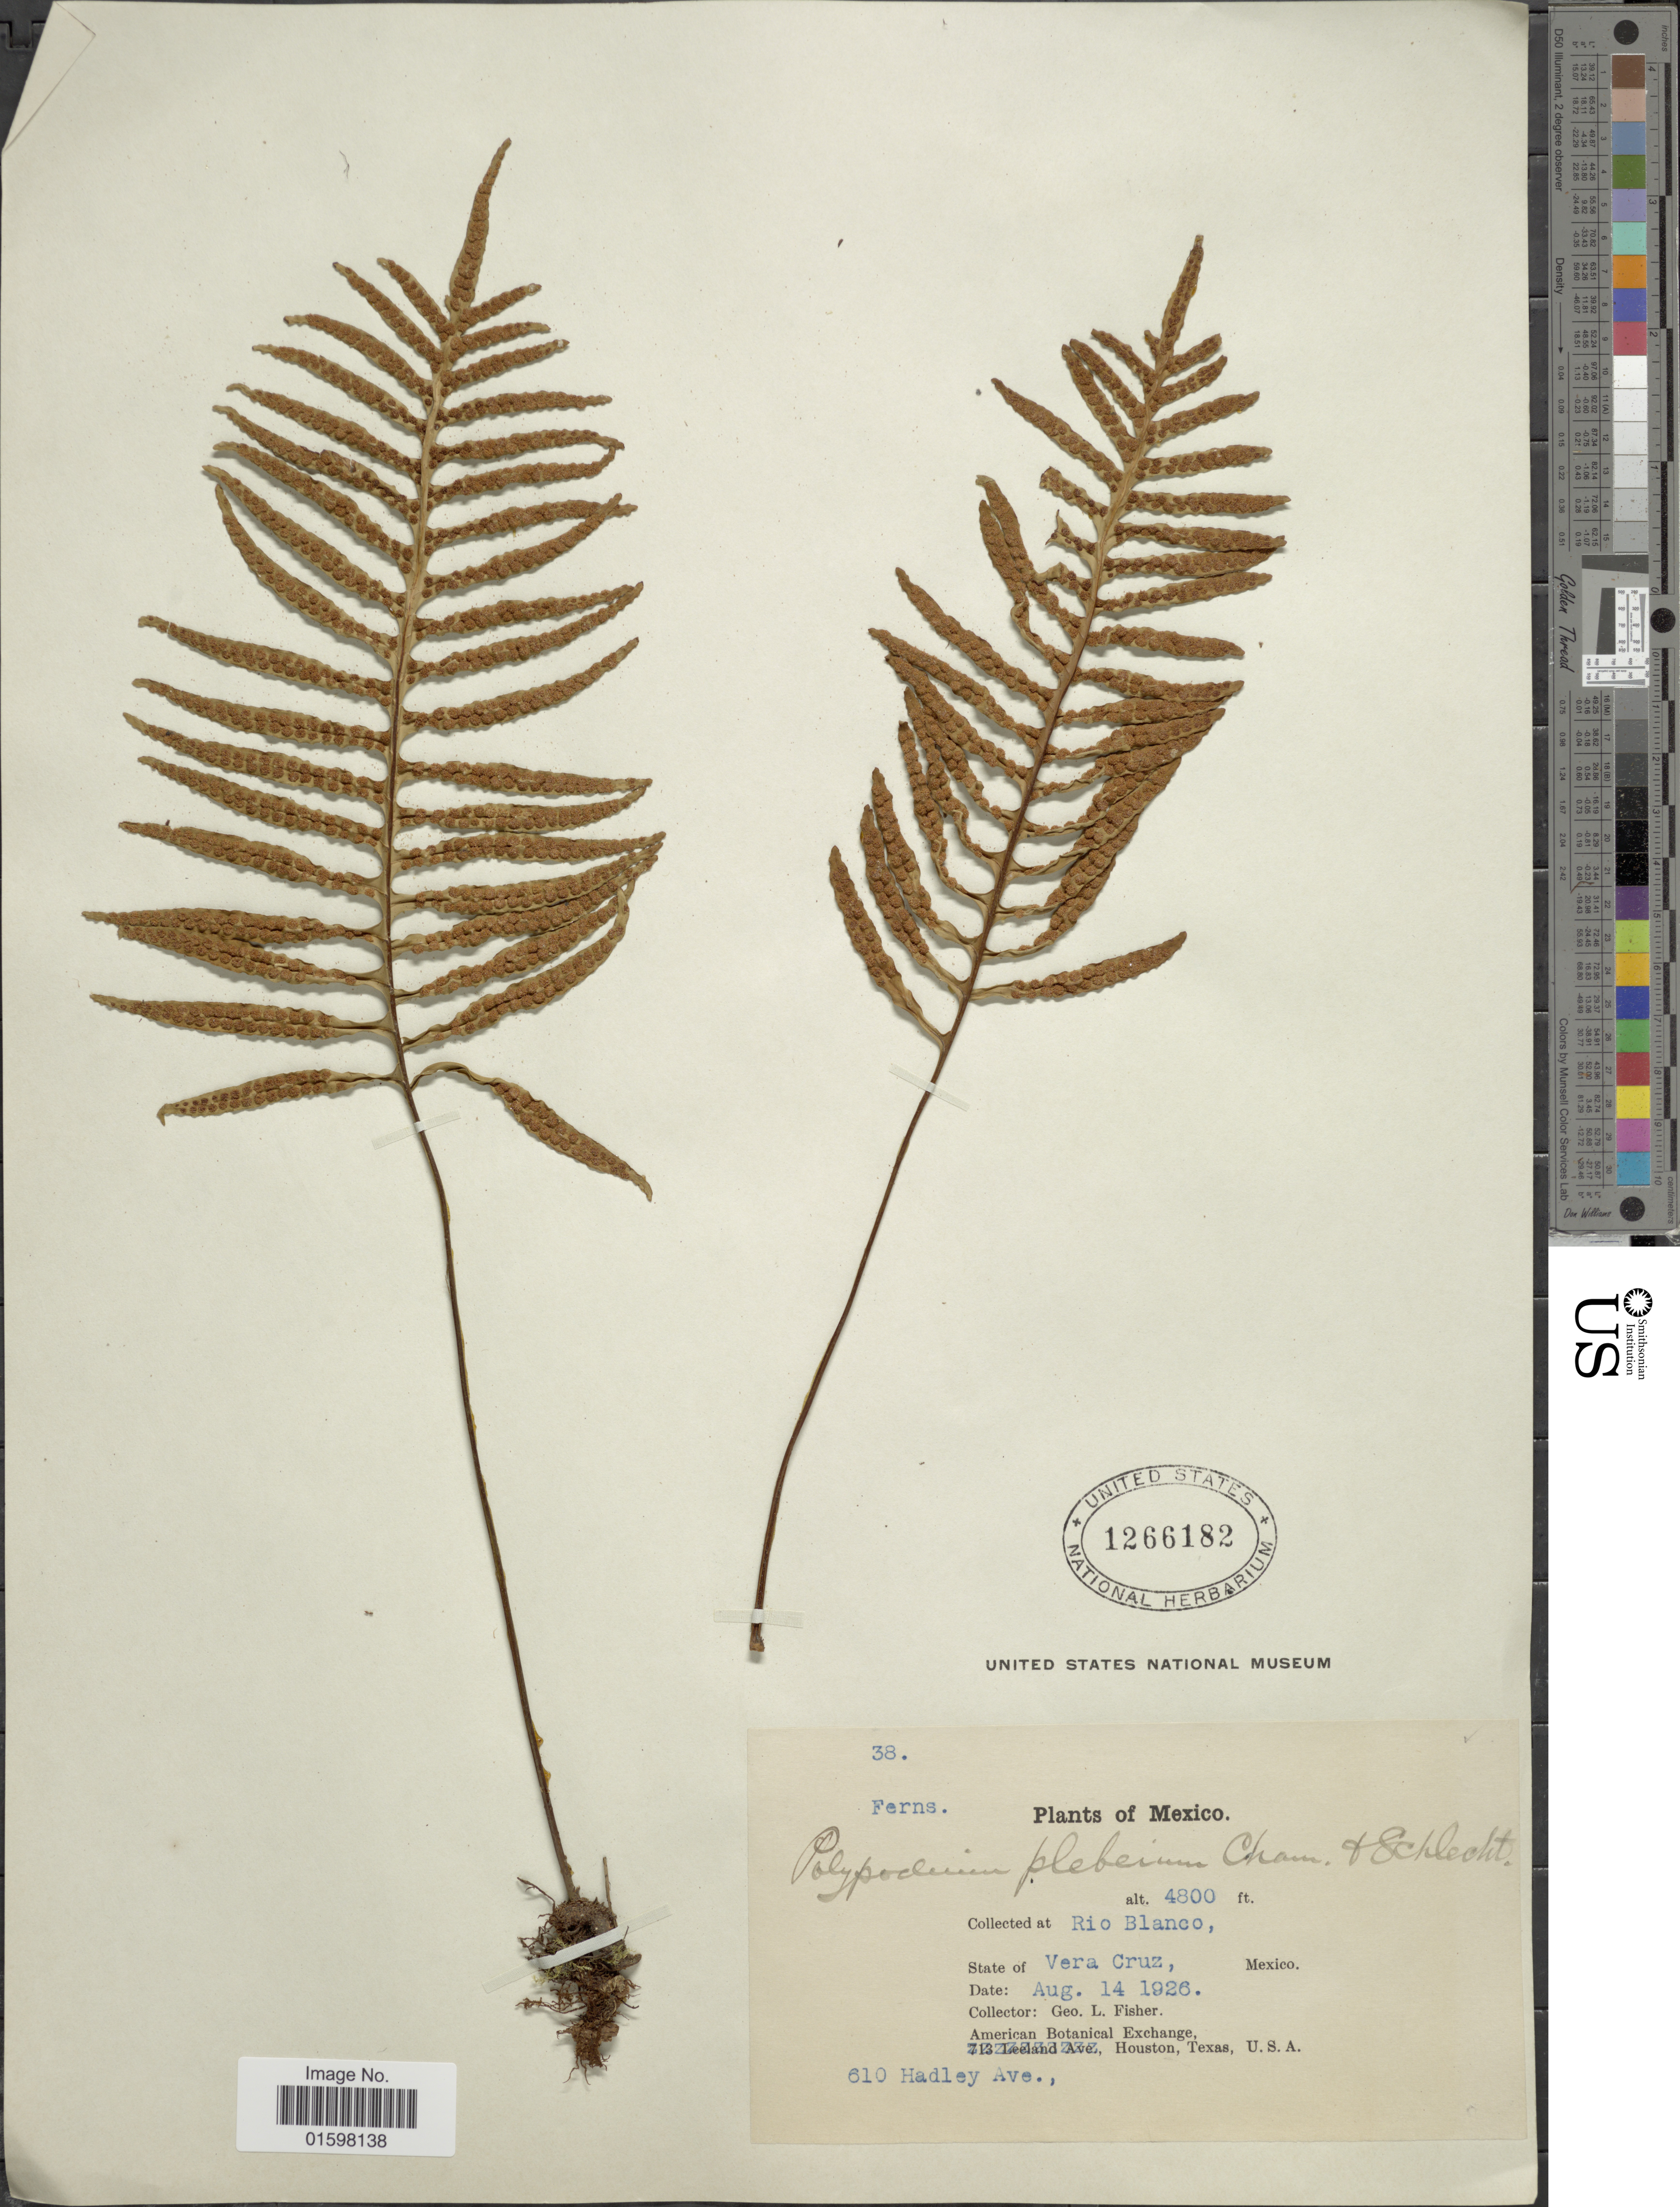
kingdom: Plantae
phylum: Tracheophyta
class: Polypodiopsida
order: Polypodiales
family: Polypodiaceae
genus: Pleopeltis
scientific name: Pleopeltis plebeia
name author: (Schltdl. ex Cham.) A.R. Sm. & Tejero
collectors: G. L. Fisher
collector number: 38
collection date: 1926-08-14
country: Mexico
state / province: Veracruz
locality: Rio Blanco, State of Vera Cruz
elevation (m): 1463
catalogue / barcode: US 1266182